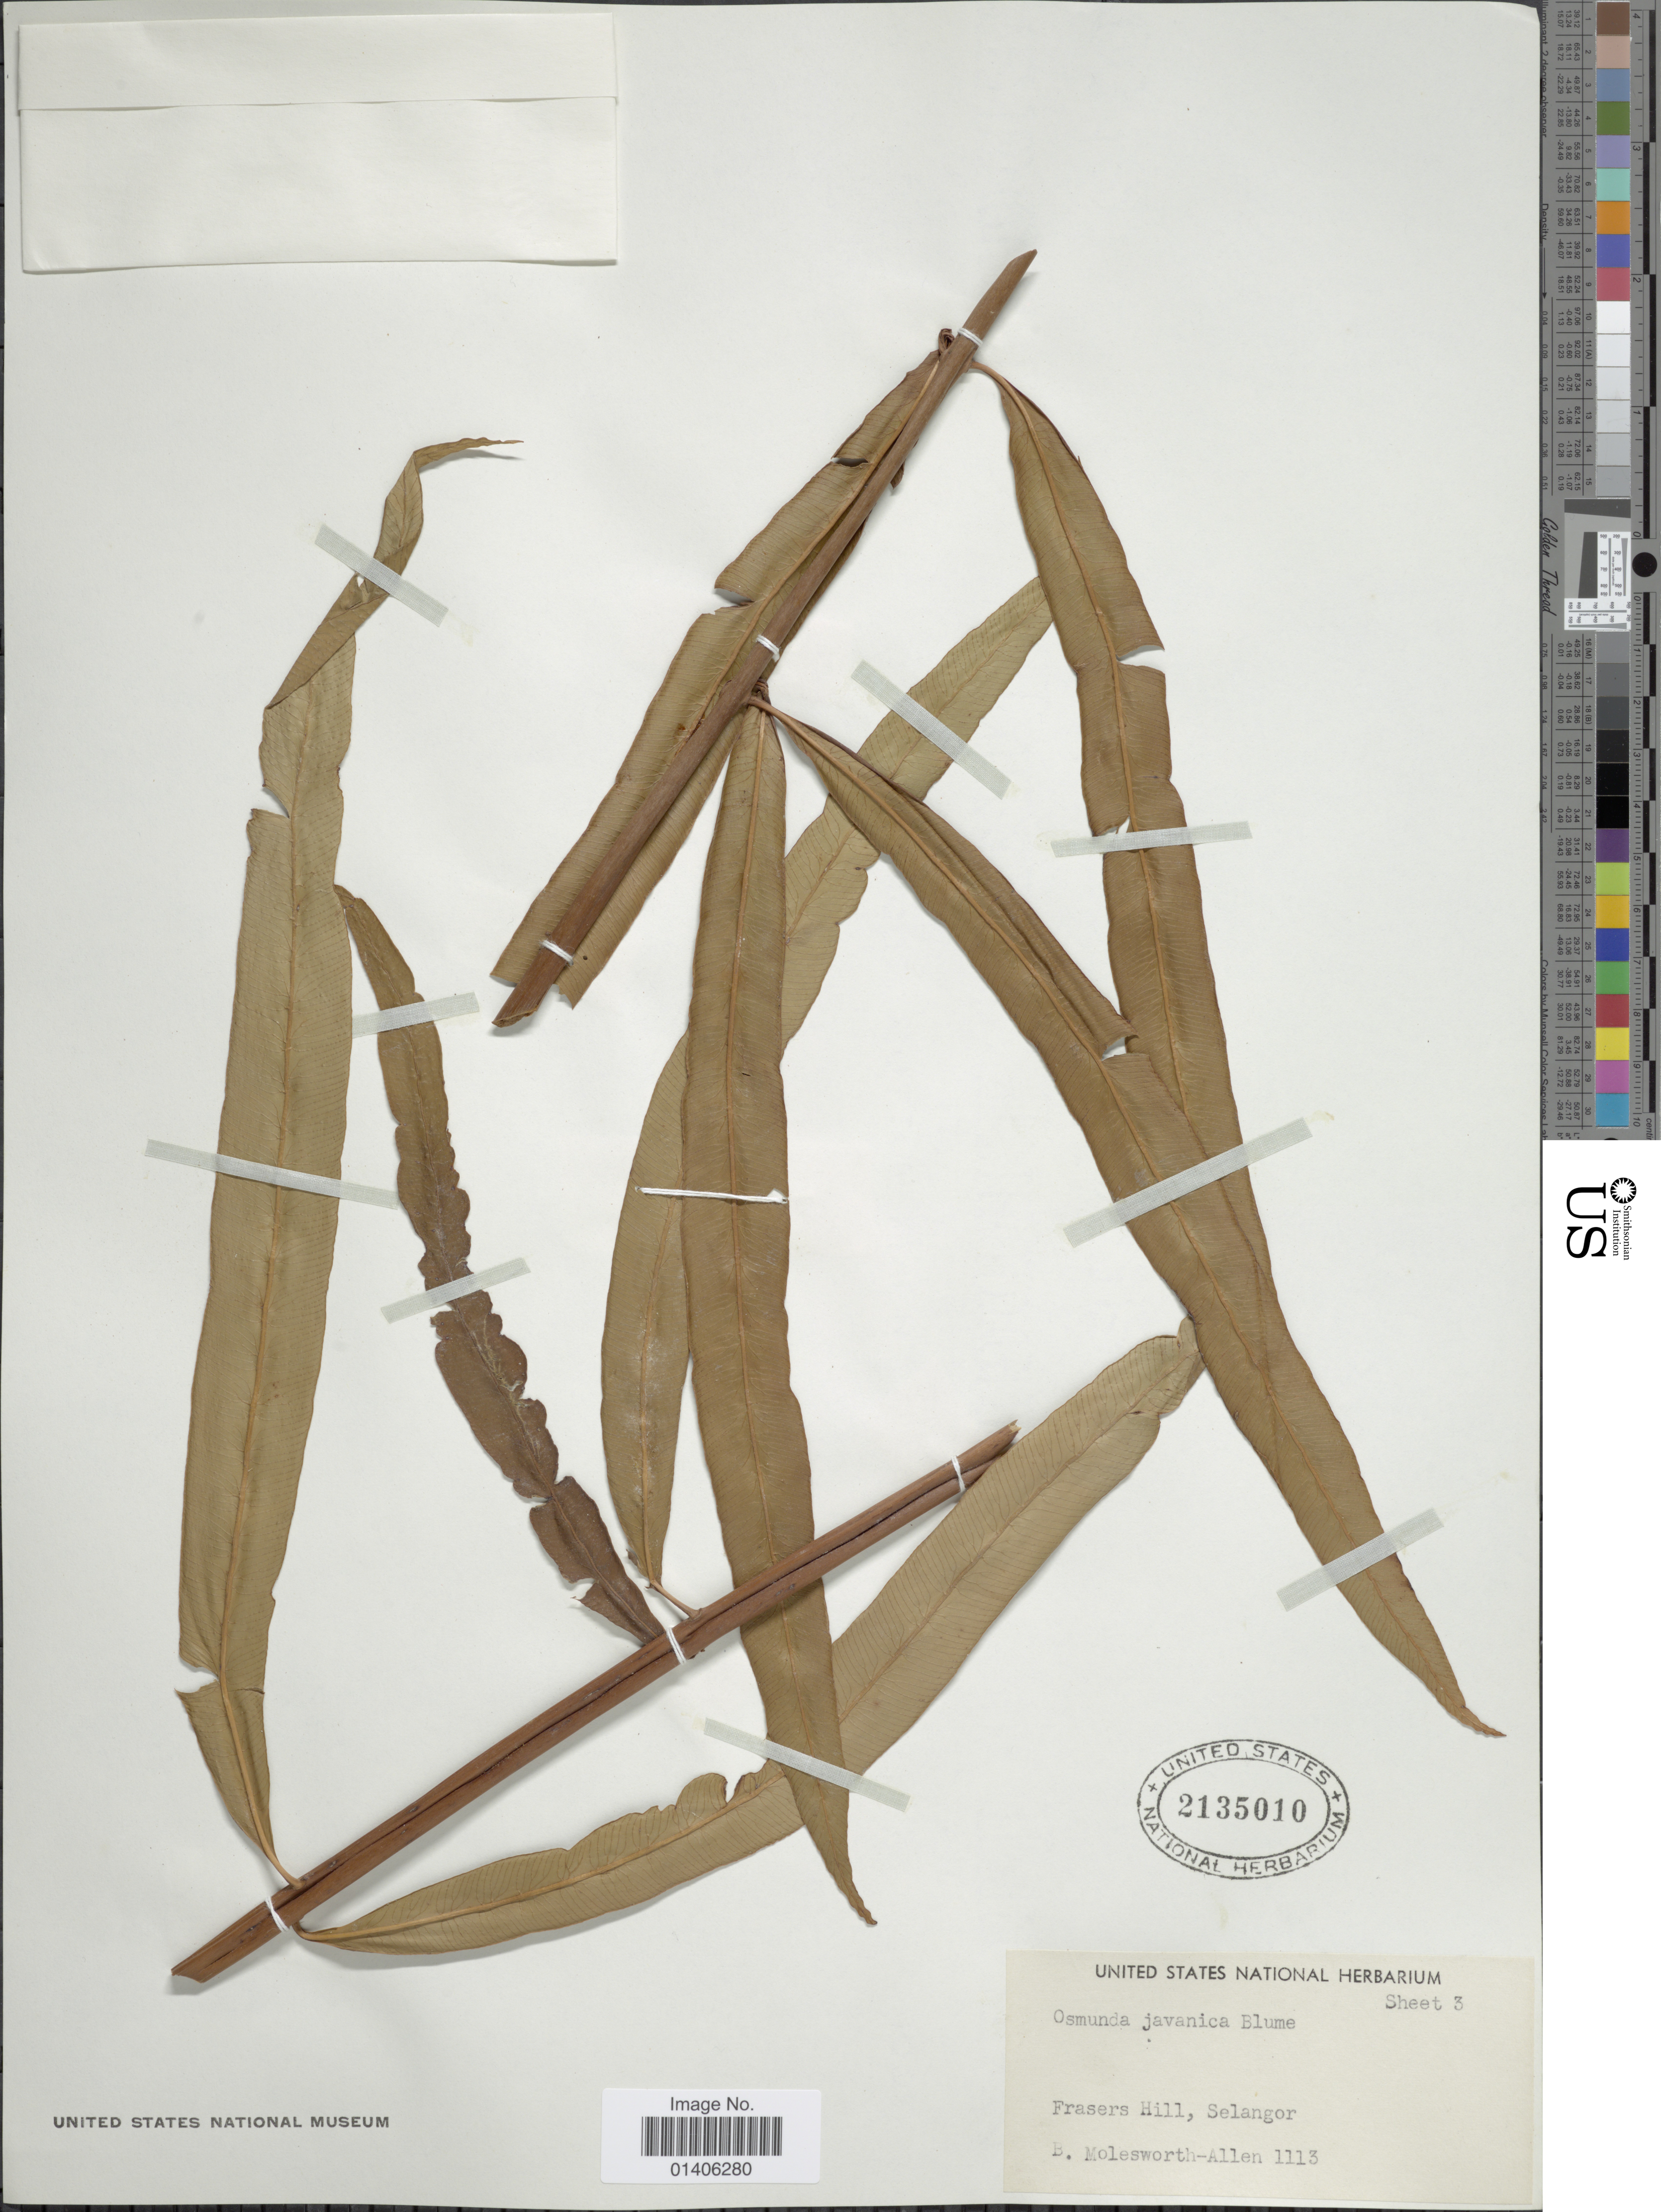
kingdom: Plantae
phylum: Tracheophyta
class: Polypodiopsida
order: Osmundales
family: Osmundaceae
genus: Osmunda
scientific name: Osmunda javanica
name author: Blume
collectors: B. E. G. Molesworth-Allen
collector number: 1113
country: Malaysia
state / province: Selangor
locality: Frasers Hill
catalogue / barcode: US 2135010